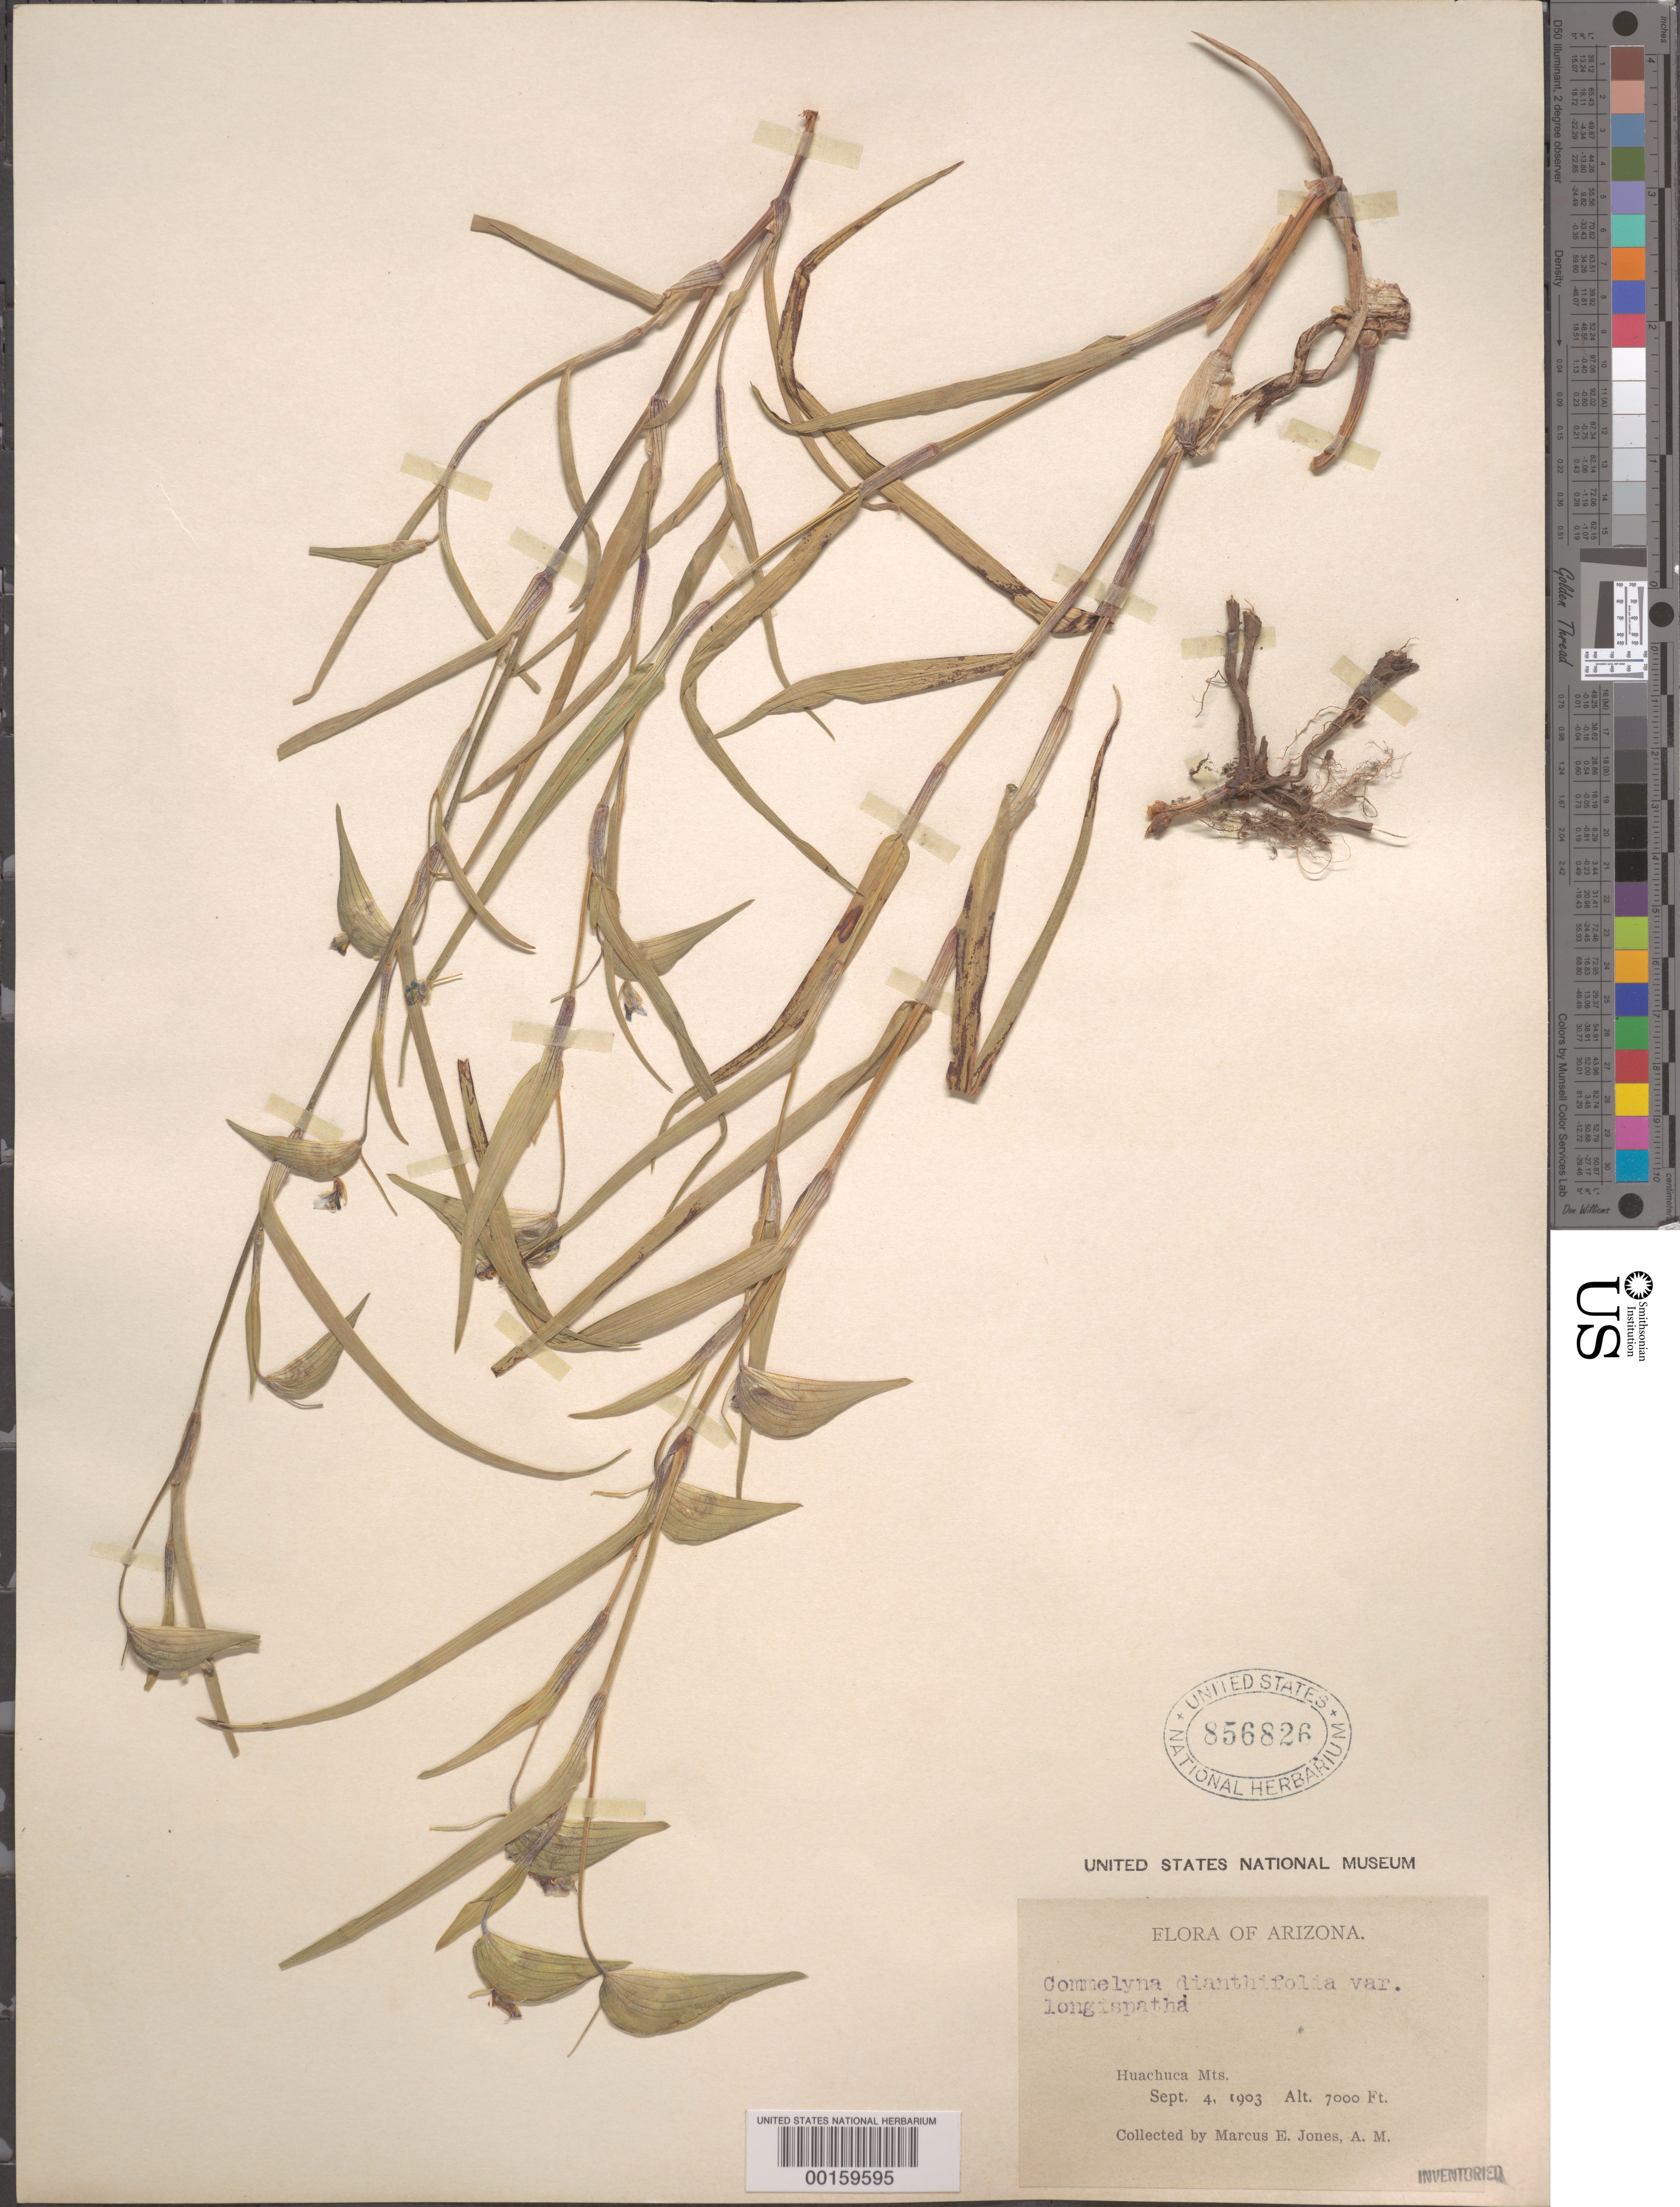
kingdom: Plantae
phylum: Tracheophyta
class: Liliopsida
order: Commelinales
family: Commelinaceae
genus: Commelina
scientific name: Commelina dianthifolia var. longispatha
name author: (Torr.) Brashier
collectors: M. E. Jones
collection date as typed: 04 Sep 1903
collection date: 1903-09-04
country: United States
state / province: Arizona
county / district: Cochise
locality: Huachuca mts.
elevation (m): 2135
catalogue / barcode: US 856826